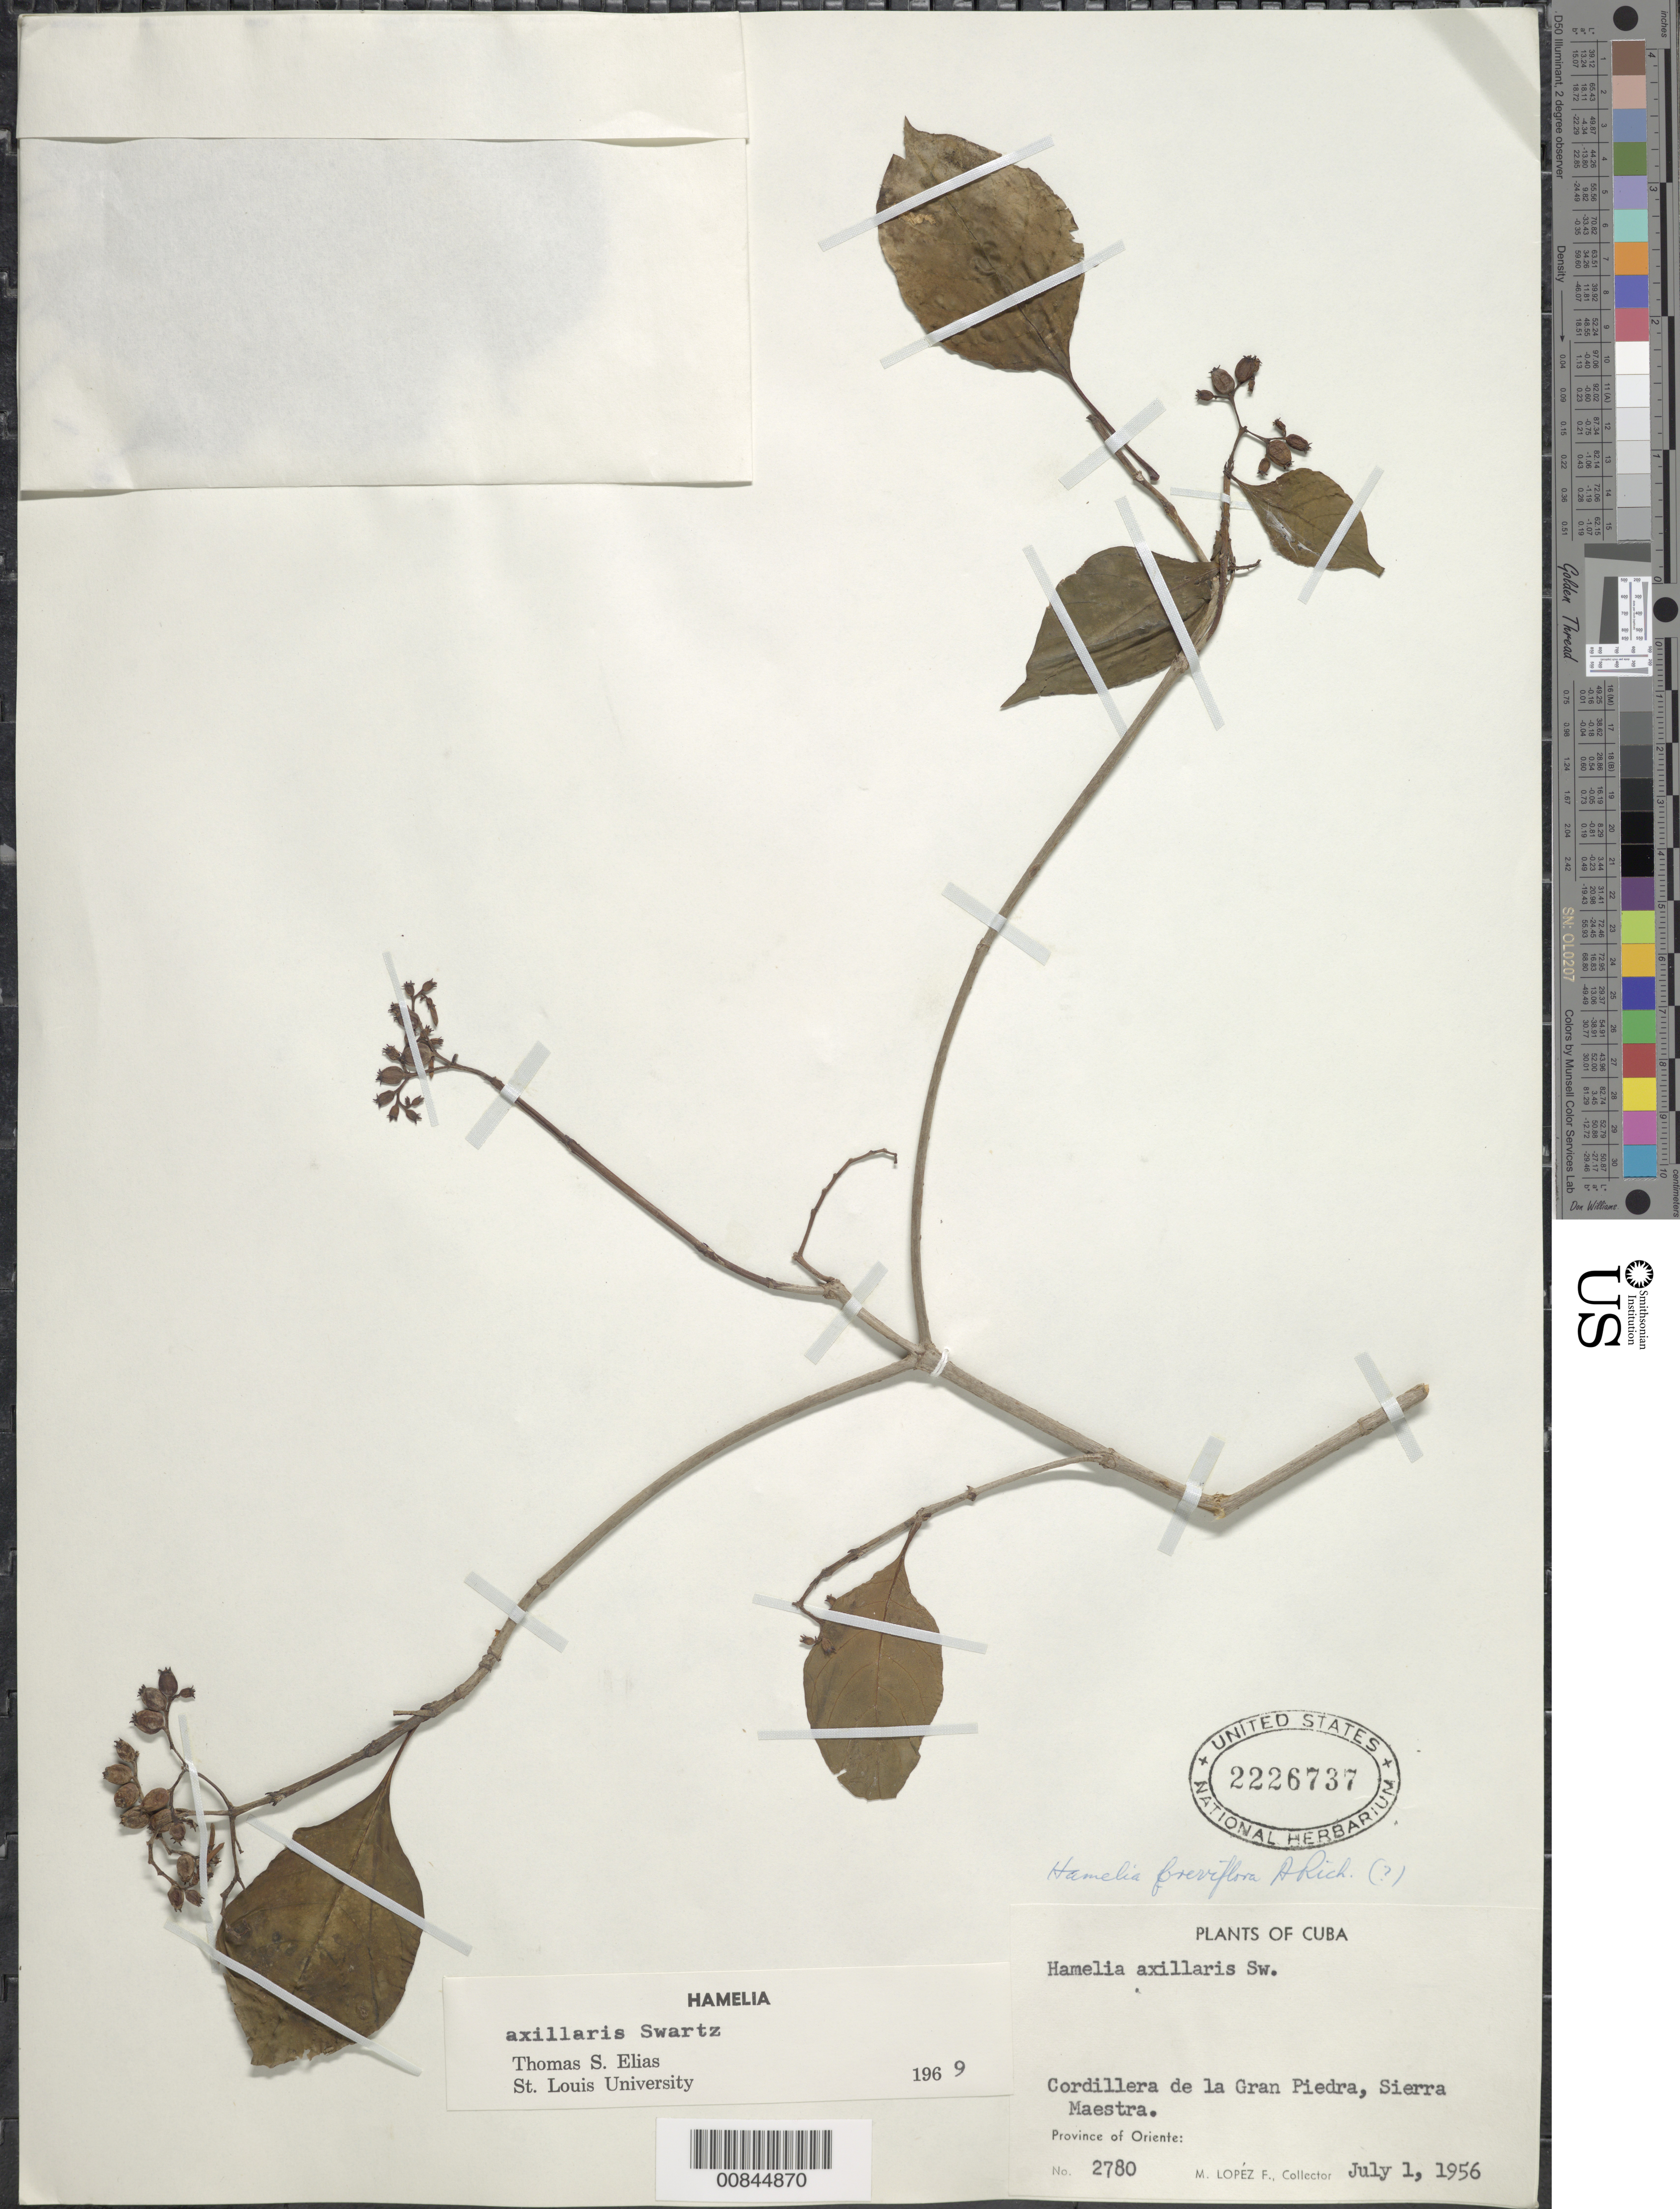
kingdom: Plantae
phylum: Tracheophyta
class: Magnoliopsida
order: Gentianales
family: Rubiaceae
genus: Hamelia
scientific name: Hamelia axillaris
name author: Sw.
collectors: M. López Figueiras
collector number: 2780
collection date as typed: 01 Jul 1956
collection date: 1956-07-01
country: Cuba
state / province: Oriente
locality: Cordillera de la Gran Piedra, Sierra Maestra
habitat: Montane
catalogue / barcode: US 2226737